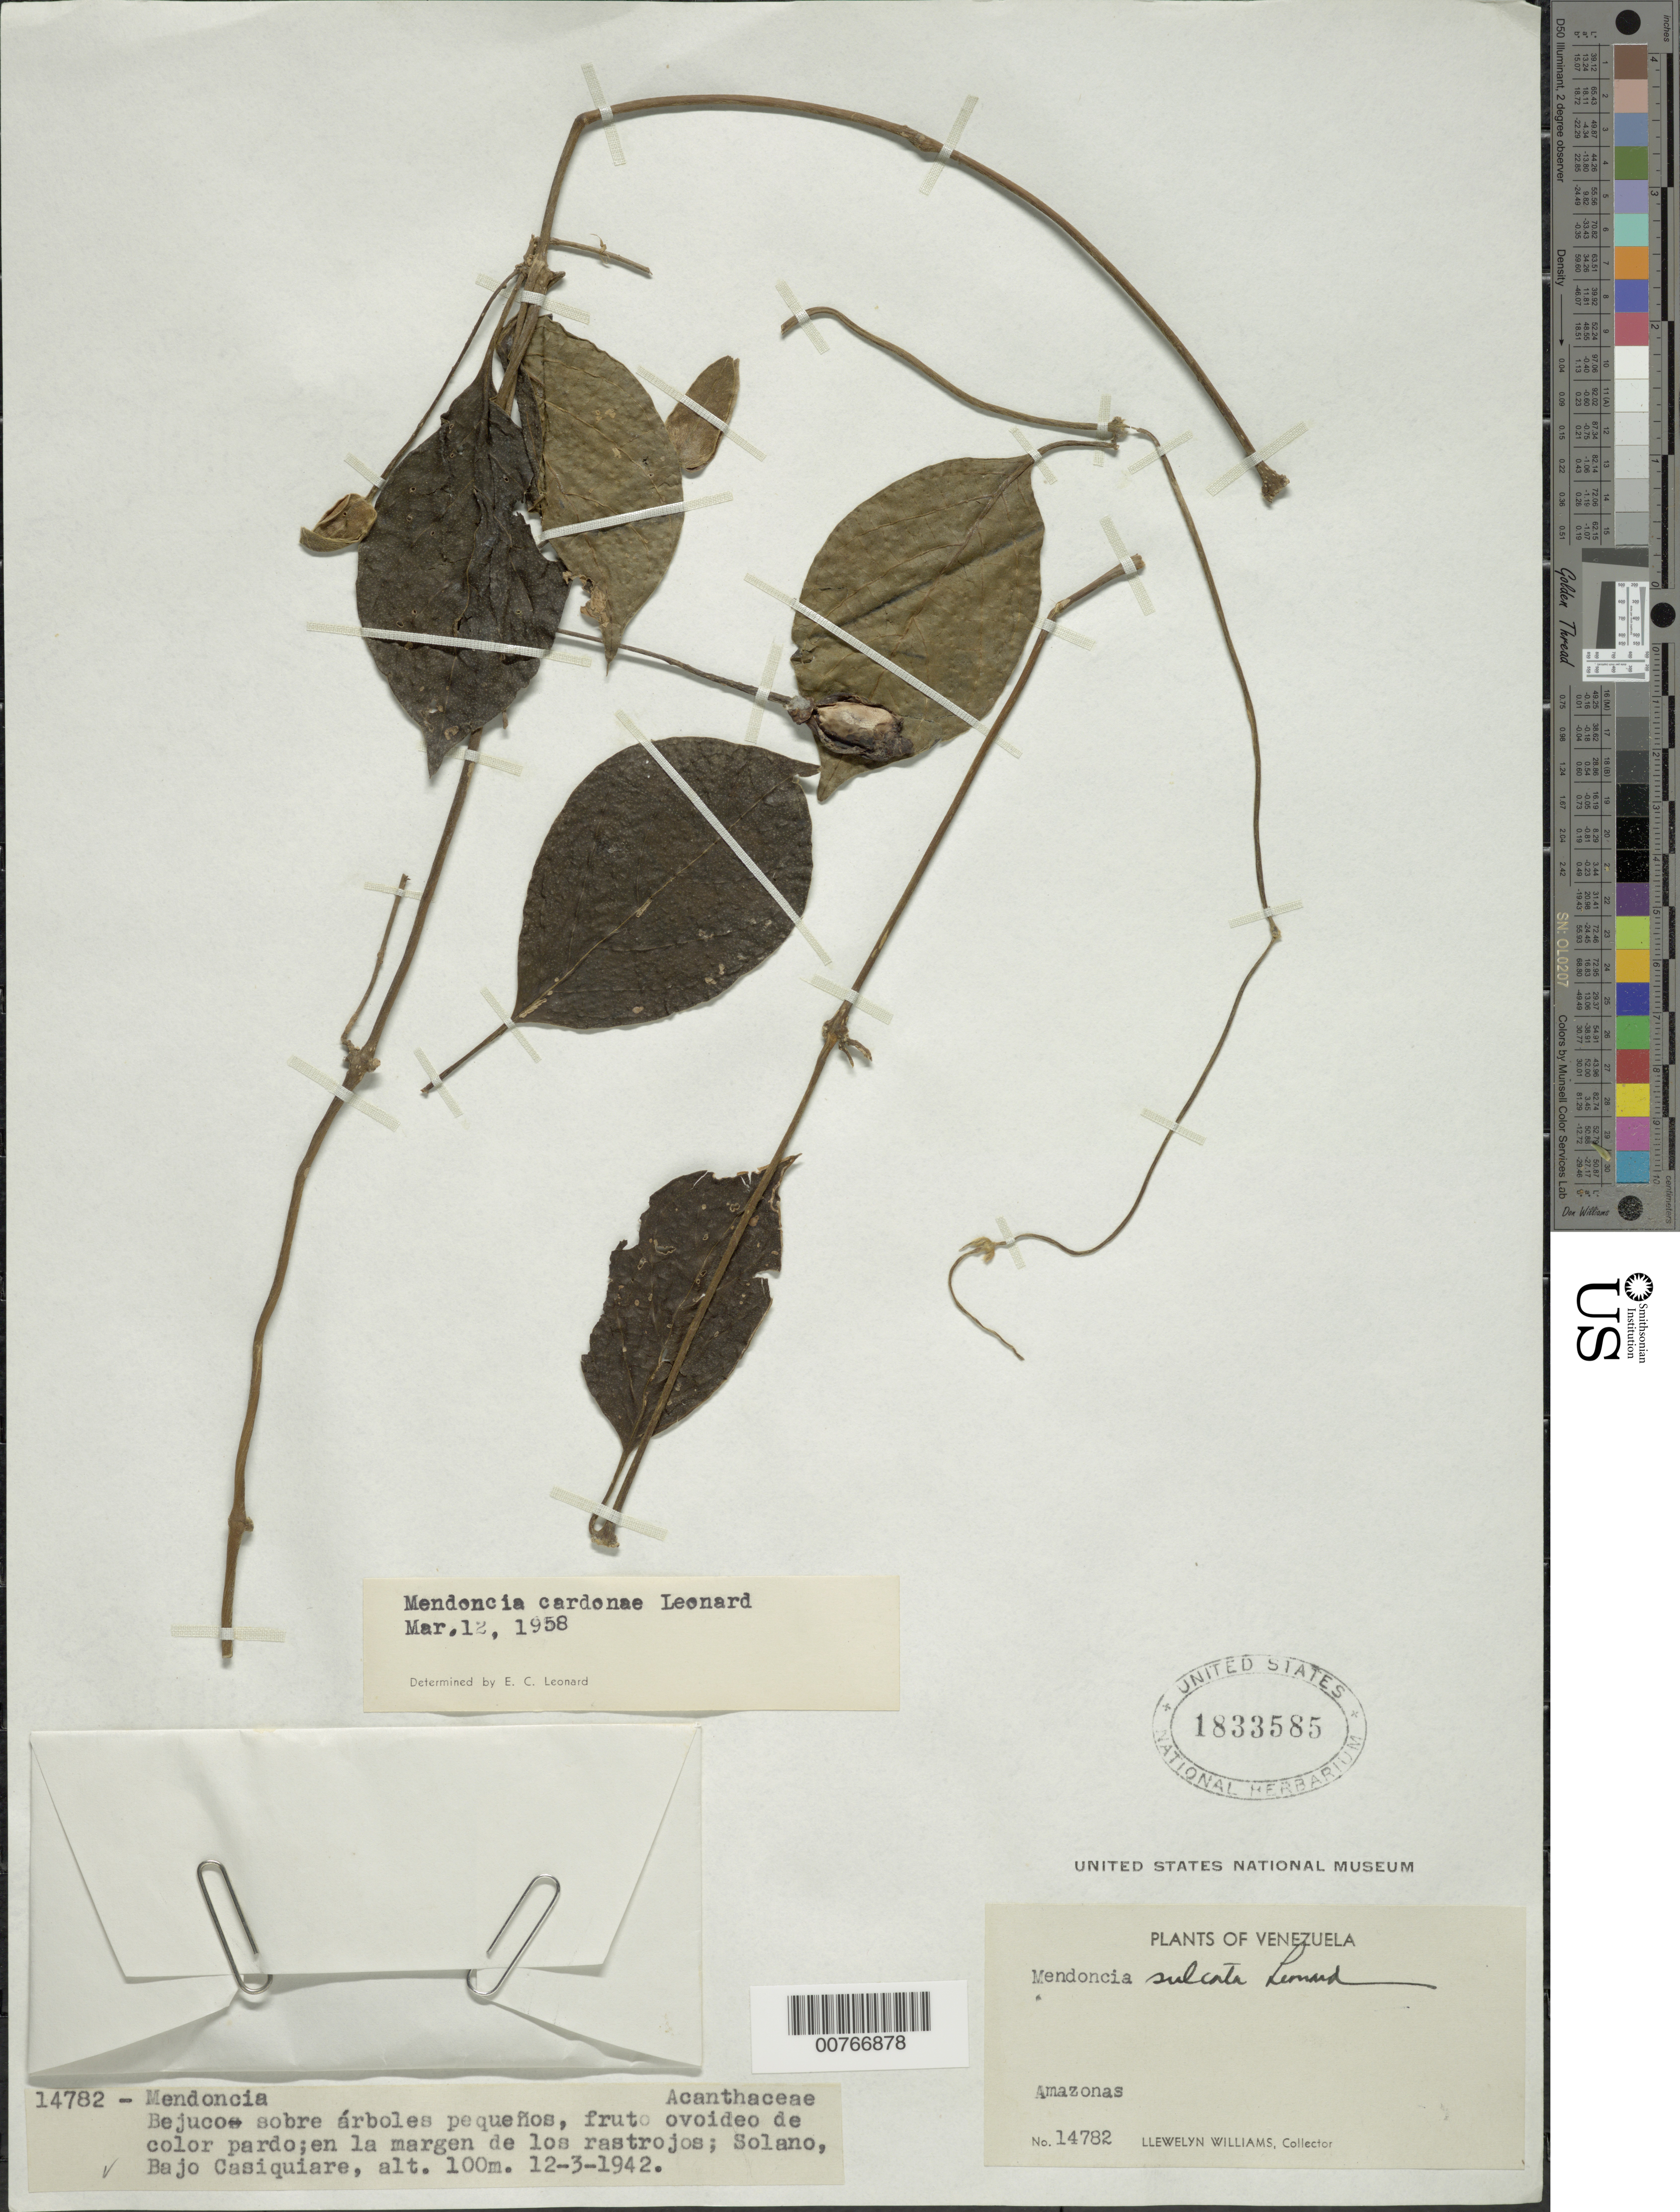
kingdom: Plantae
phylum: Tracheophyta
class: Magnoliopsida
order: Lamiales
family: Acanthaceae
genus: Mendoncia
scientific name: Mendoncia sprucei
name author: Lindau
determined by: Wasshausen, Dieter C., (BOT), Smithsonian Institution - National Museum of Natural History (UNITED STATES)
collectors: Ll. Williams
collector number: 14782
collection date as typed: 12-Mar-42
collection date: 1942-03-12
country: Venezuela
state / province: Amazonas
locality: Solano, Bajo Río Casiquiare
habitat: Sobre árboles pequeños en la margen de los rastrojos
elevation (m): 100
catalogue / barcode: US 1833585